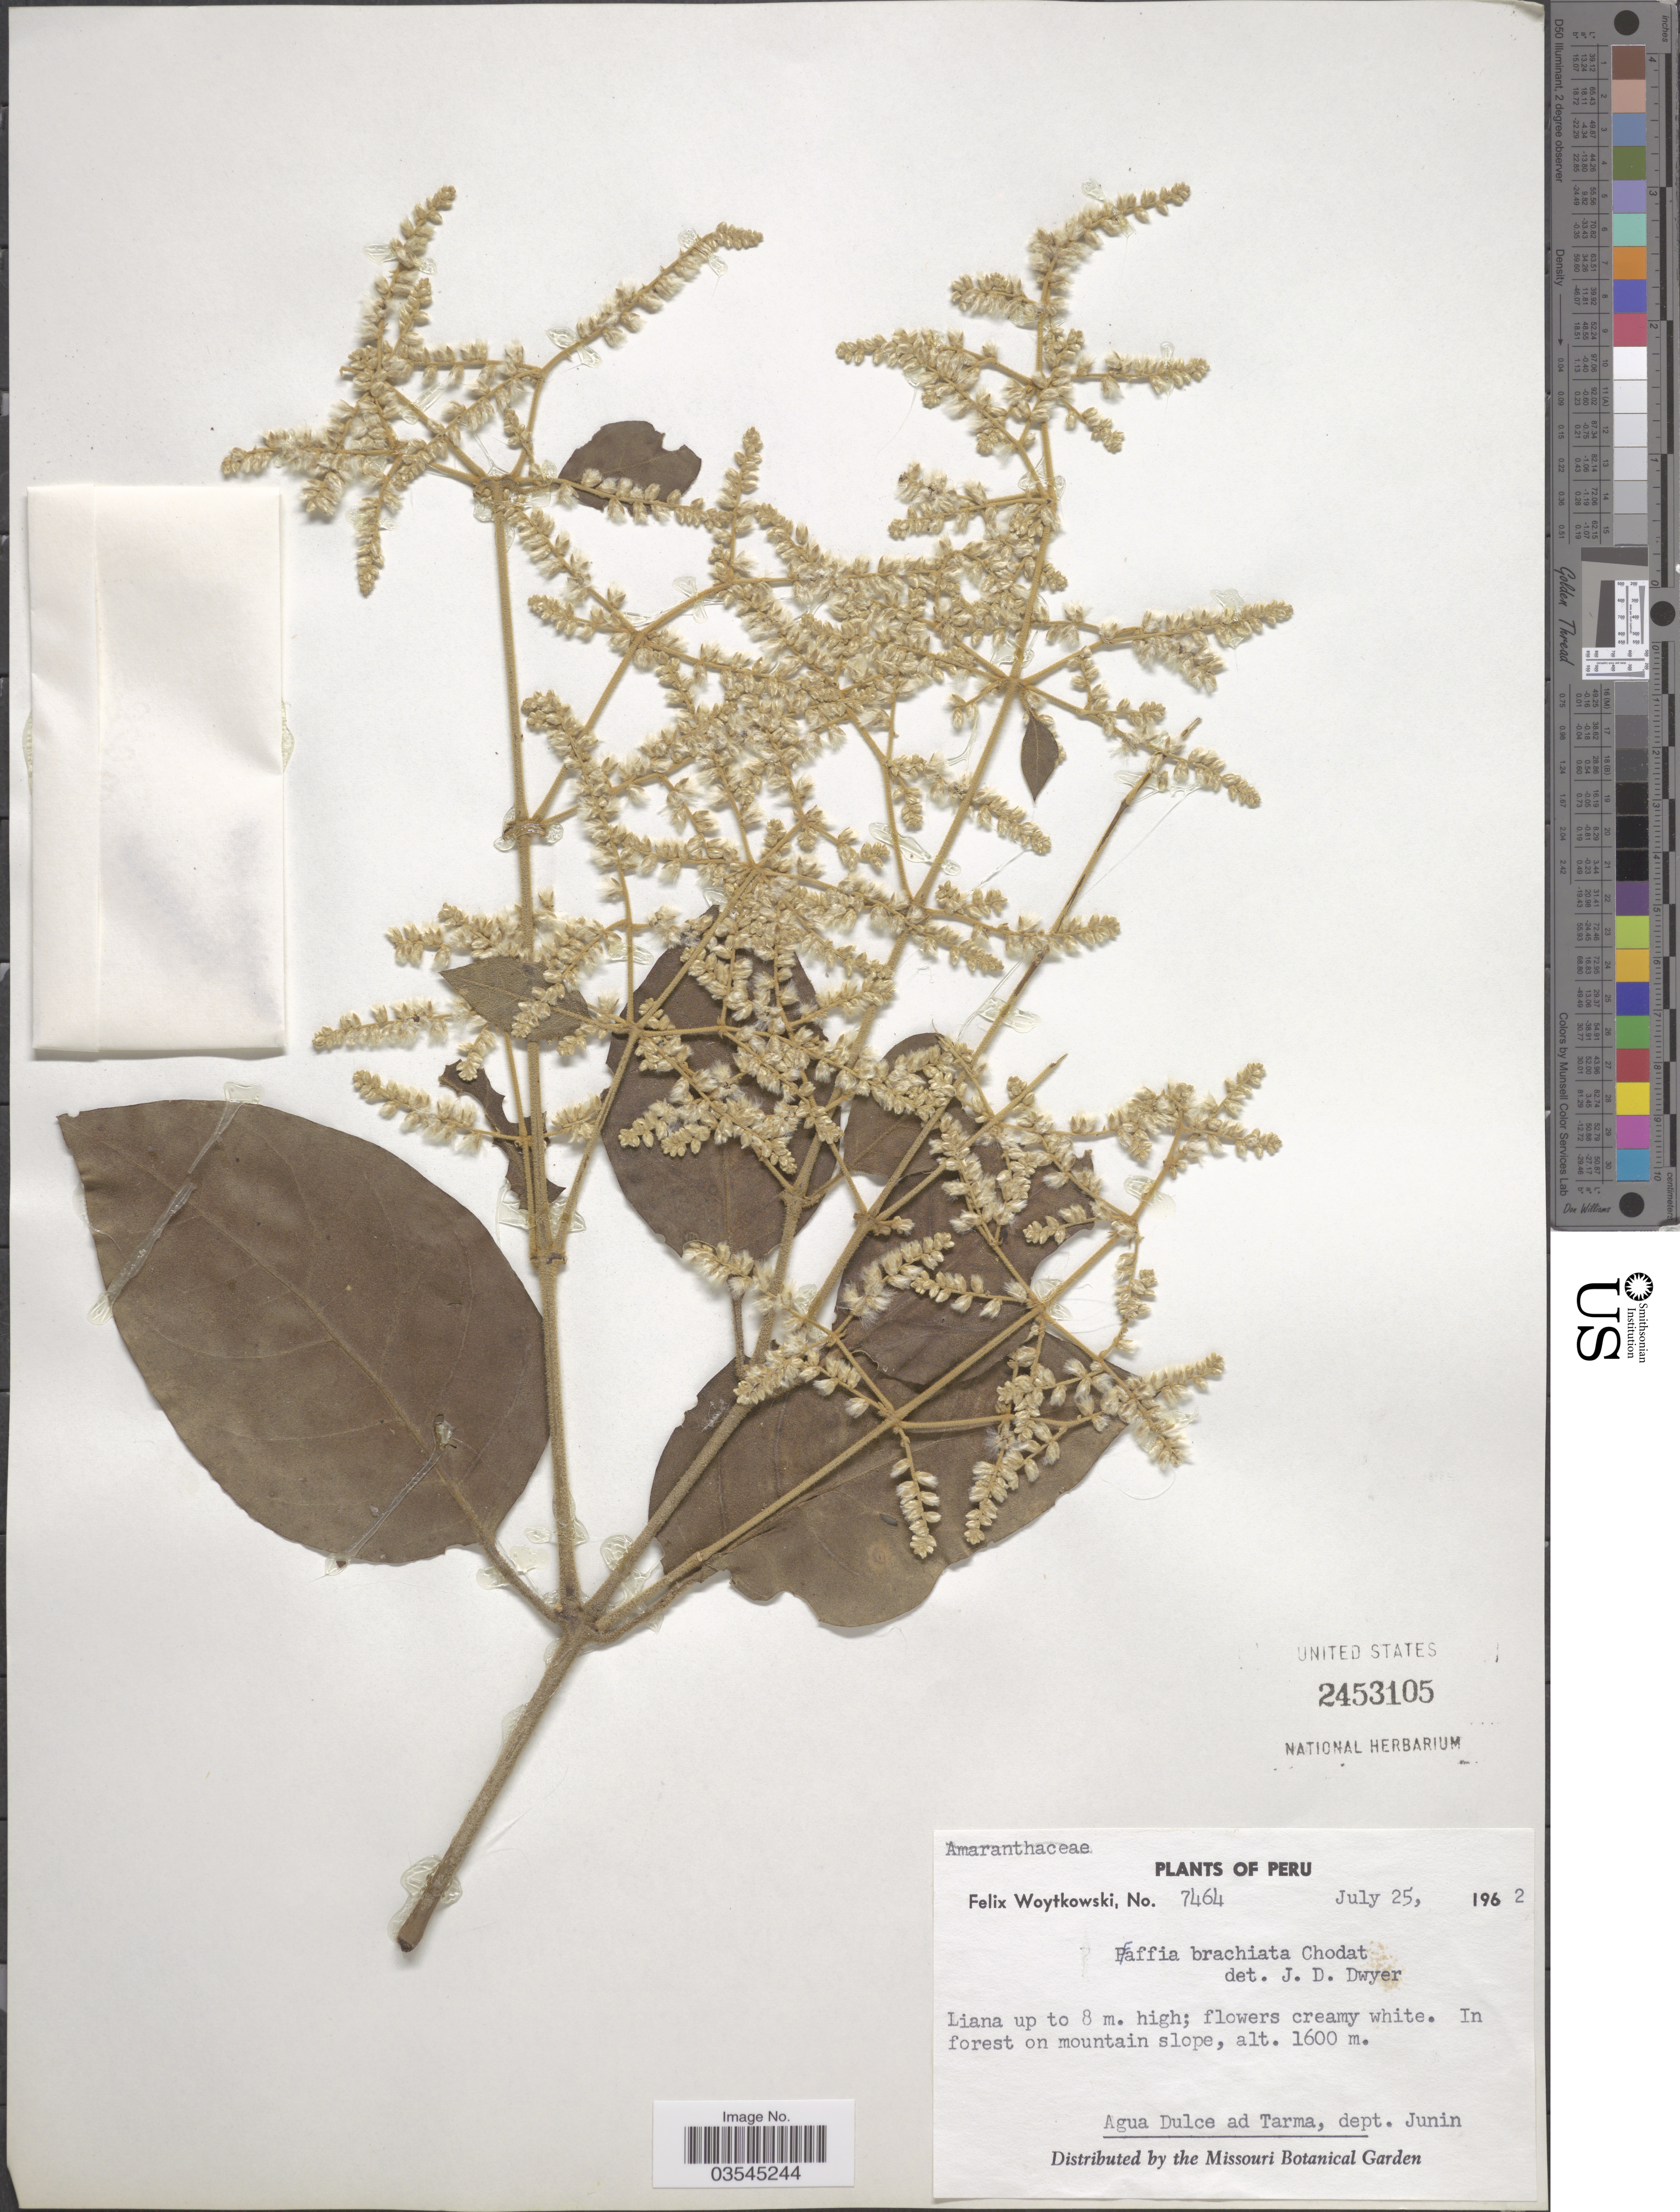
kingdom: Plantae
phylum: Tracheophyta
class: Magnoliopsida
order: Caryophyllales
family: Amaranthaceae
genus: Pfaffia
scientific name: Pfaffia brachiata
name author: Chodat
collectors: F. Woytkowski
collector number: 7464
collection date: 1962-07-25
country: Peru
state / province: Junín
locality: Agua Dulce ad Tarma, dept. Junin.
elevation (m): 1600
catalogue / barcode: US 2453105